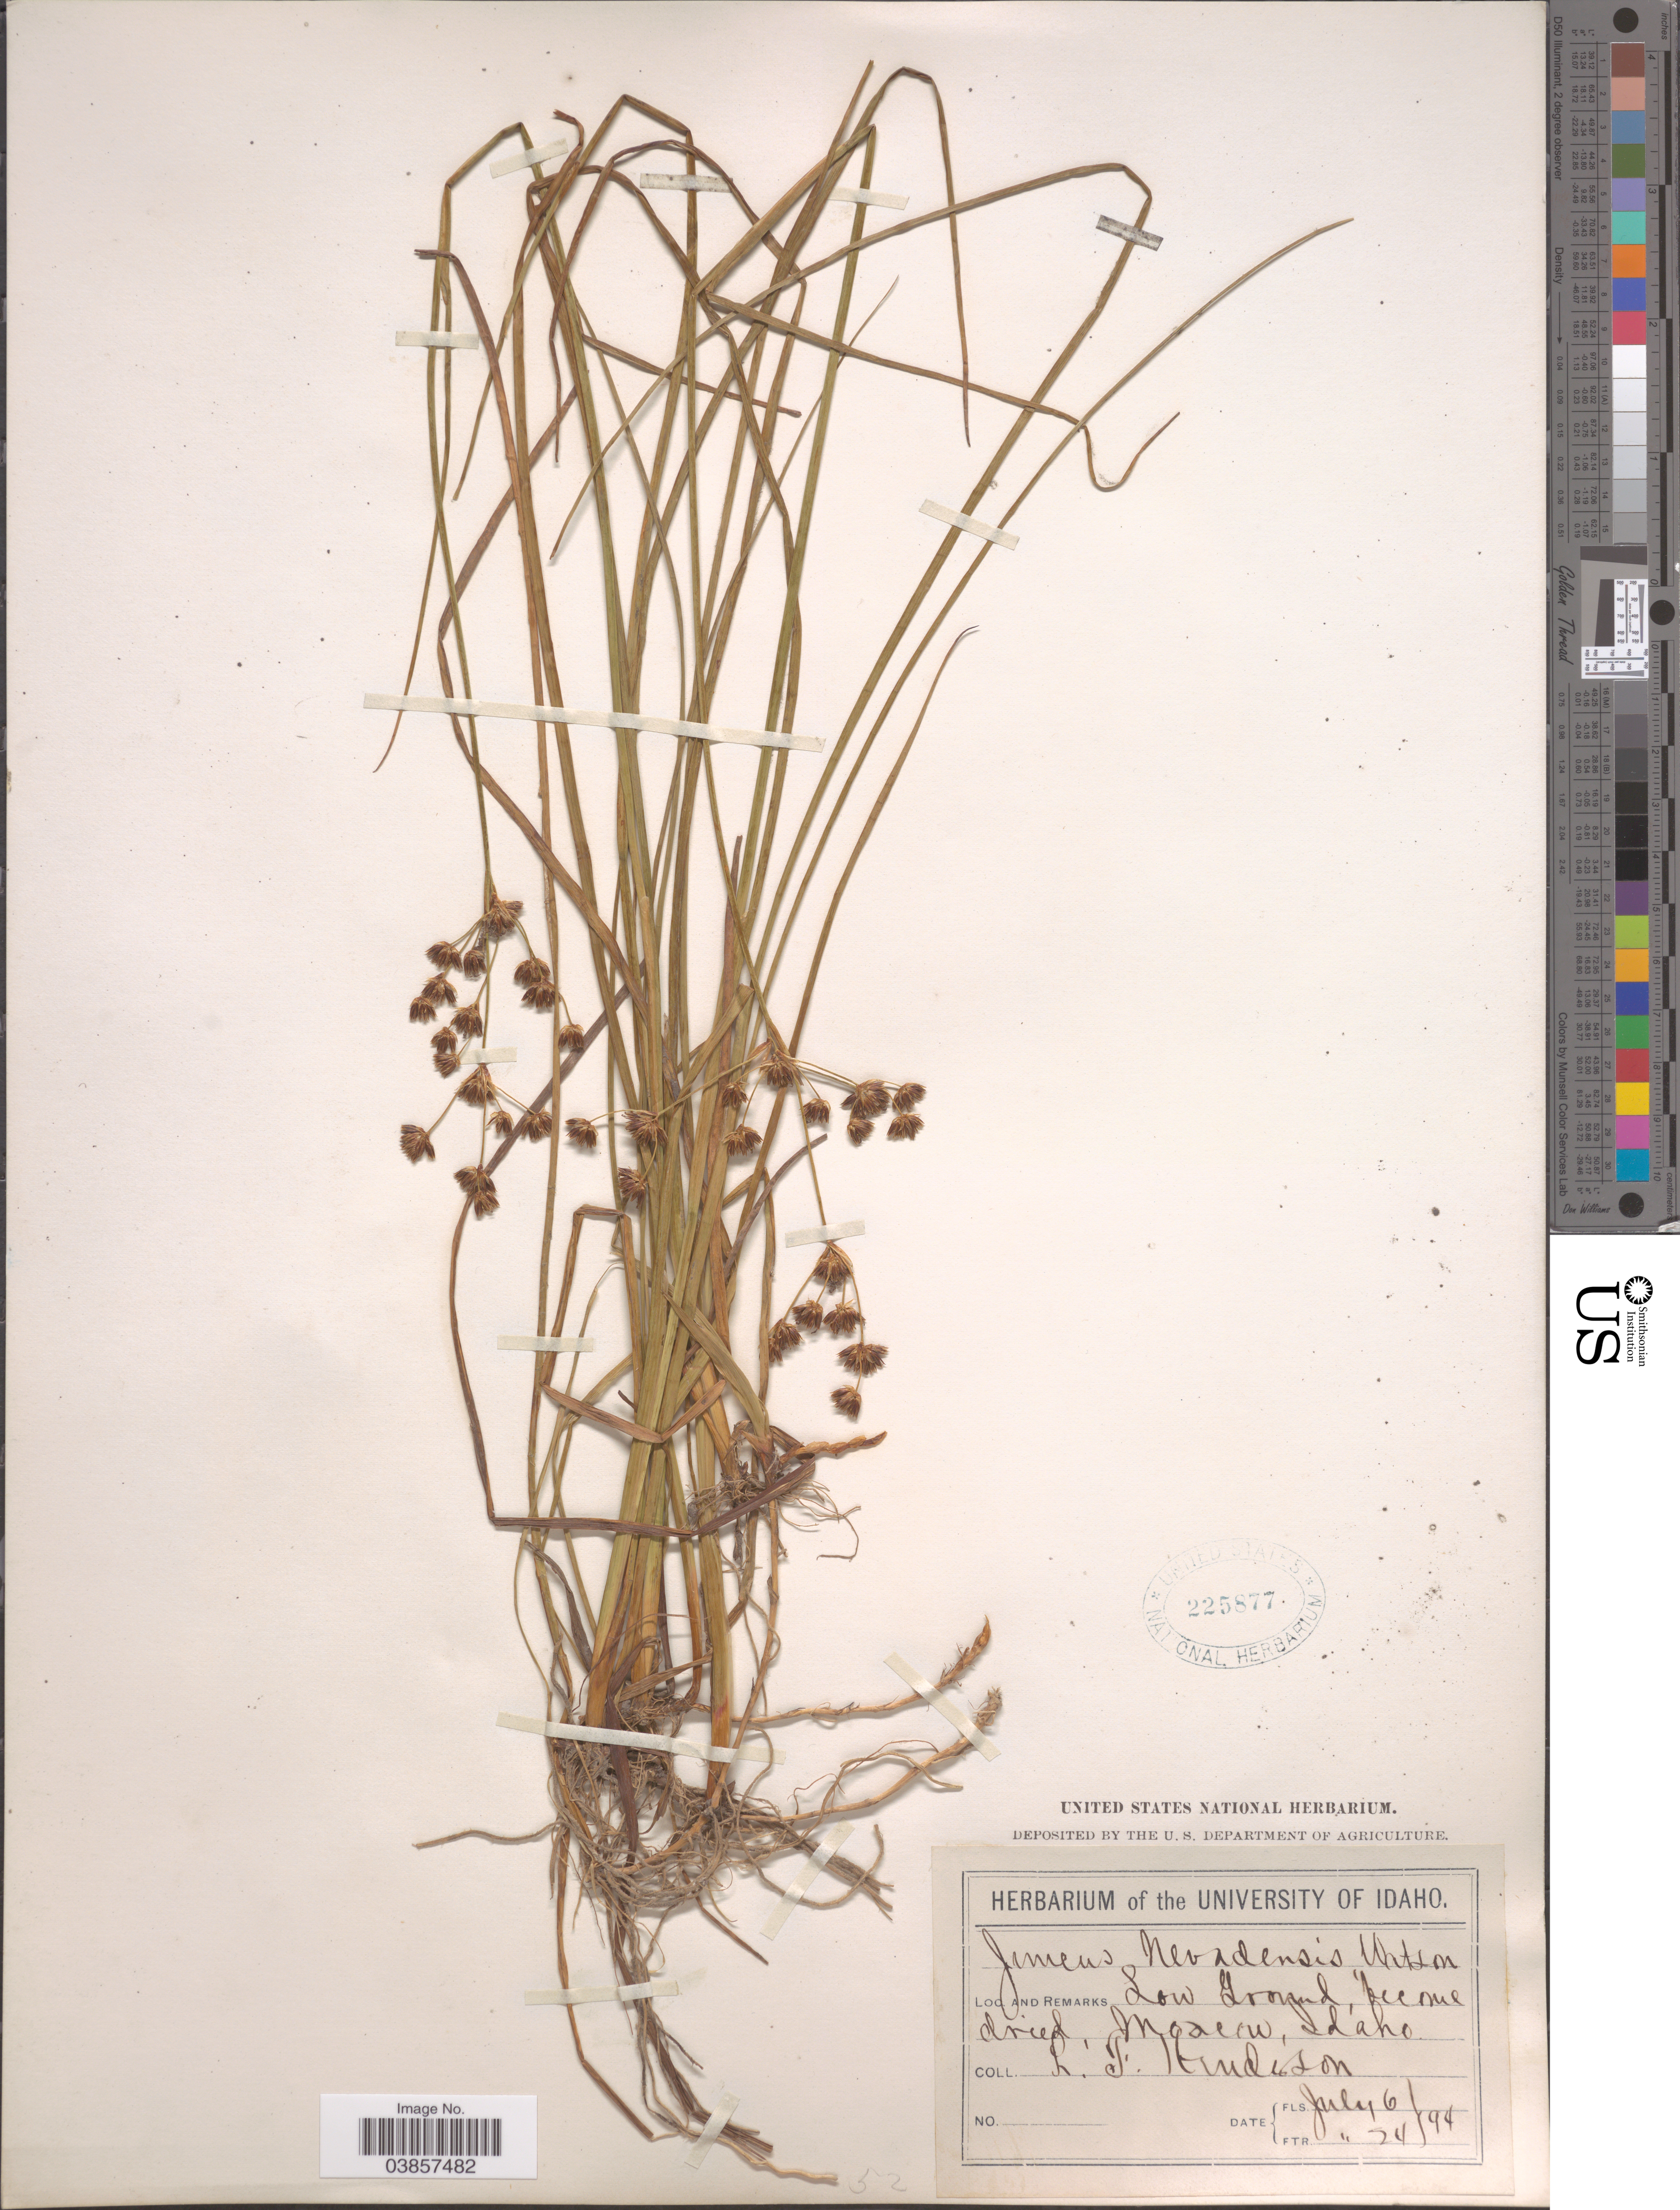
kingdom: Plantae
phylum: Tracheophyta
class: Liliopsida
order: Poales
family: Juncaceae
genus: Juncus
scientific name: Juncus suksdorfii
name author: Rydb.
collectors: L. Henderson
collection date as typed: Transcribed d/m/y: 6/7/94 to 24/7/94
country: United States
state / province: Idaho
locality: Moscow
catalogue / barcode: US 225877